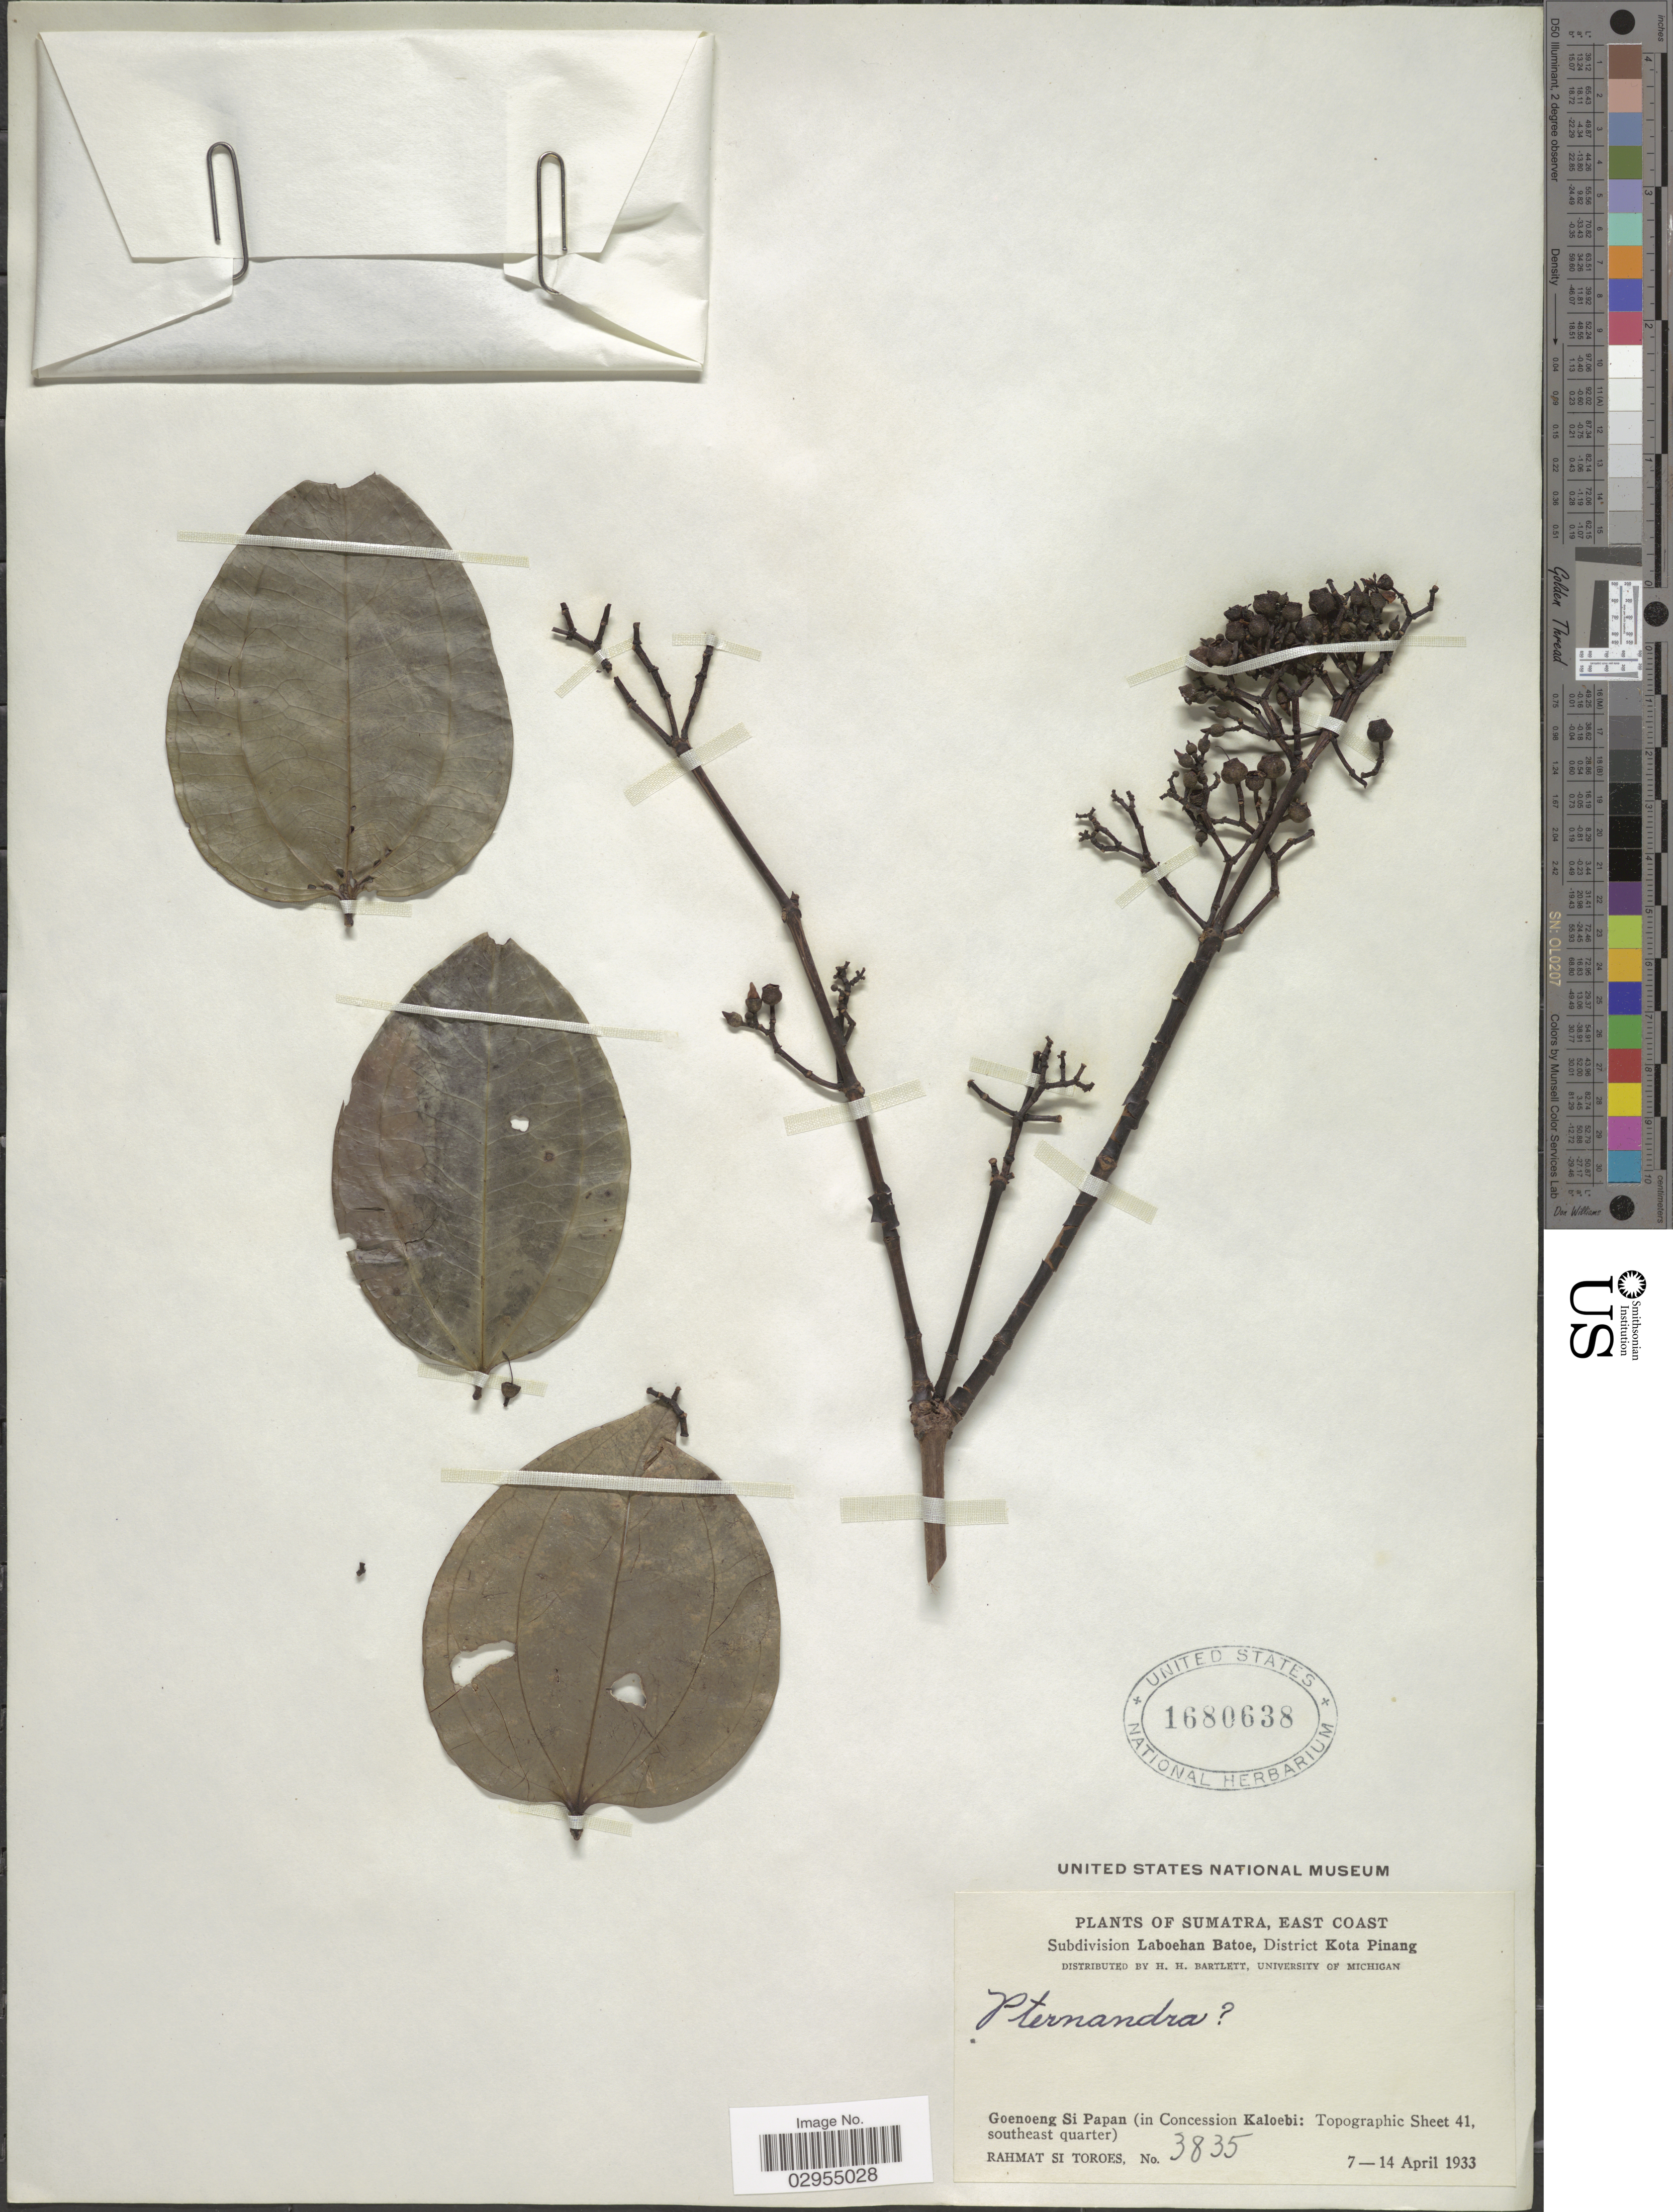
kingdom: Plantae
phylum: Tracheophyta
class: Magnoliopsida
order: Myrtales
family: Melastomataceae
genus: Pternandra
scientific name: Pternandra coerulescens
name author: Jack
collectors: Rahmat Si Boeea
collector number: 3835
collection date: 1933-04-07/1933-04-14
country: Indonesia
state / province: Sumatra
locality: East Coast. Subdivision Laboehan Batoe, District Kota Pinang. Goenoeng Si Papan (in Concession Kaloebi: Topographic Sheet 41, southeast quarter).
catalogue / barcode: US 1680638